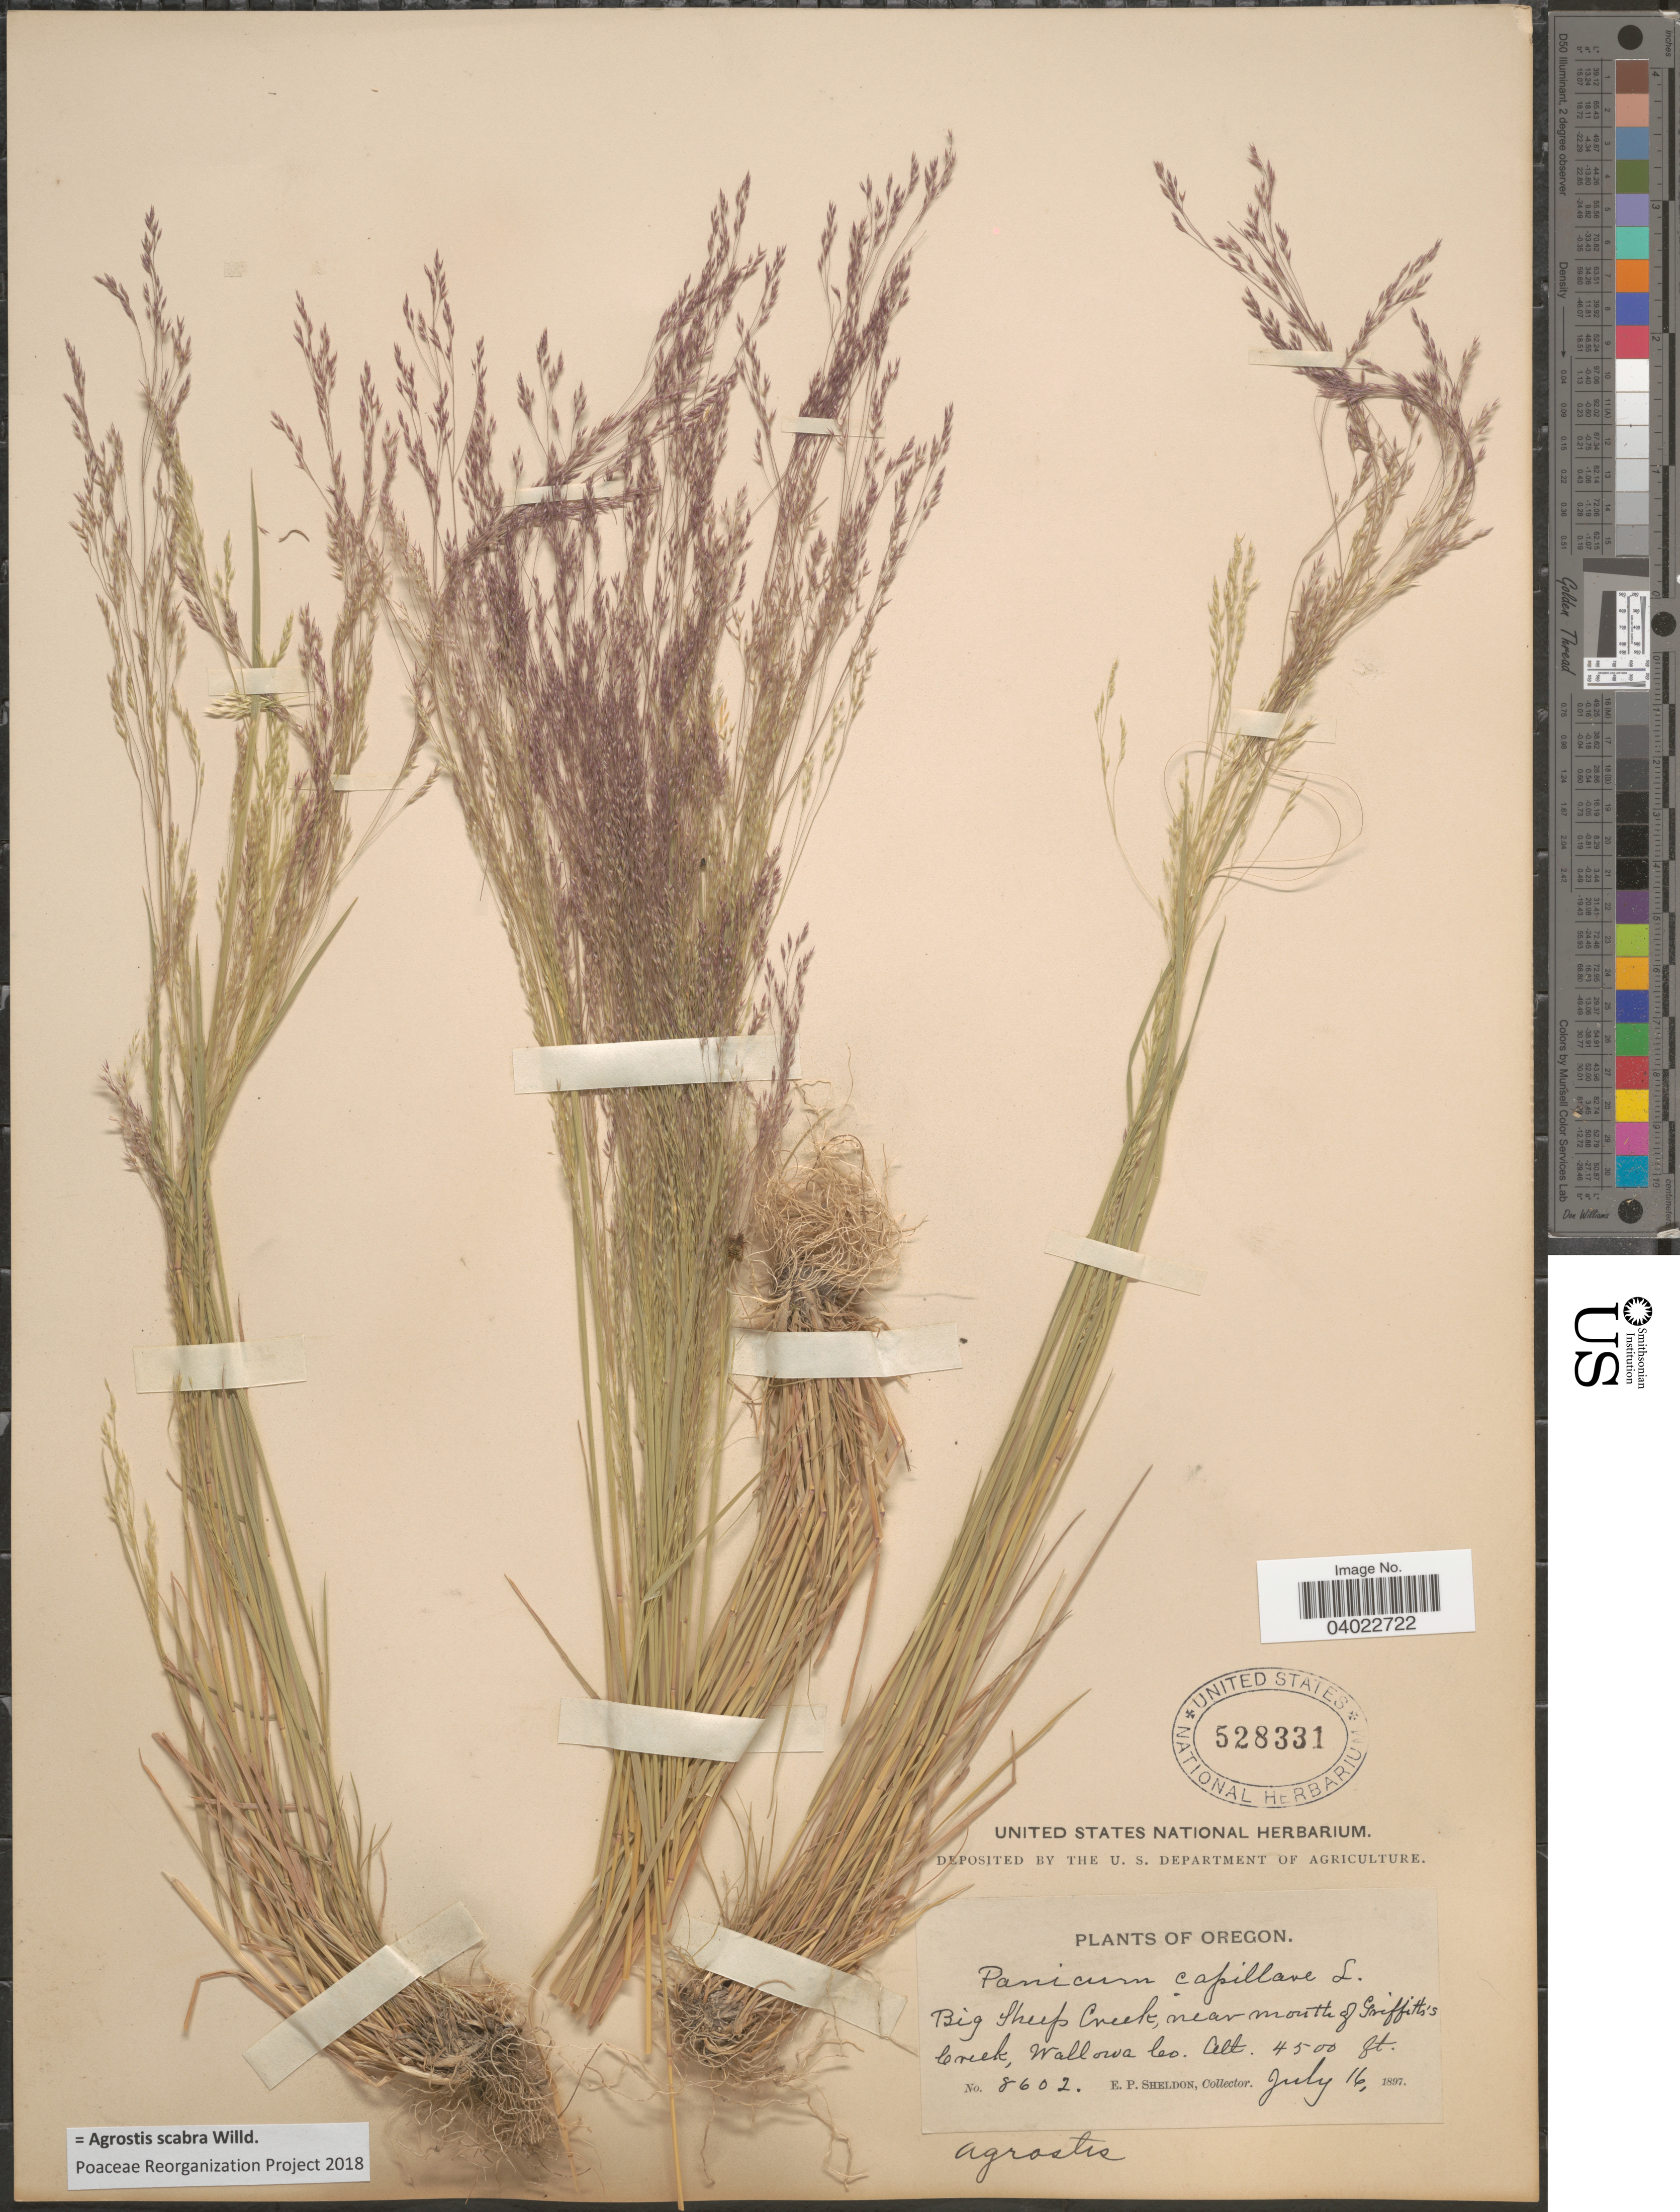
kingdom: Plantae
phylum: Tracheophyta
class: Liliopsida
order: Poales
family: Poaceae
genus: Agrostis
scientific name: Agrostis scabra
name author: Willd.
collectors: E. P. Sheldon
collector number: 8602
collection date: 1897-07-16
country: United States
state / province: Oregon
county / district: Wallowa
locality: Big Sheep Creek, near mouth of Griffith's Creek, Wallowa Co.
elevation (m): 1372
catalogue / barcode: US 528331